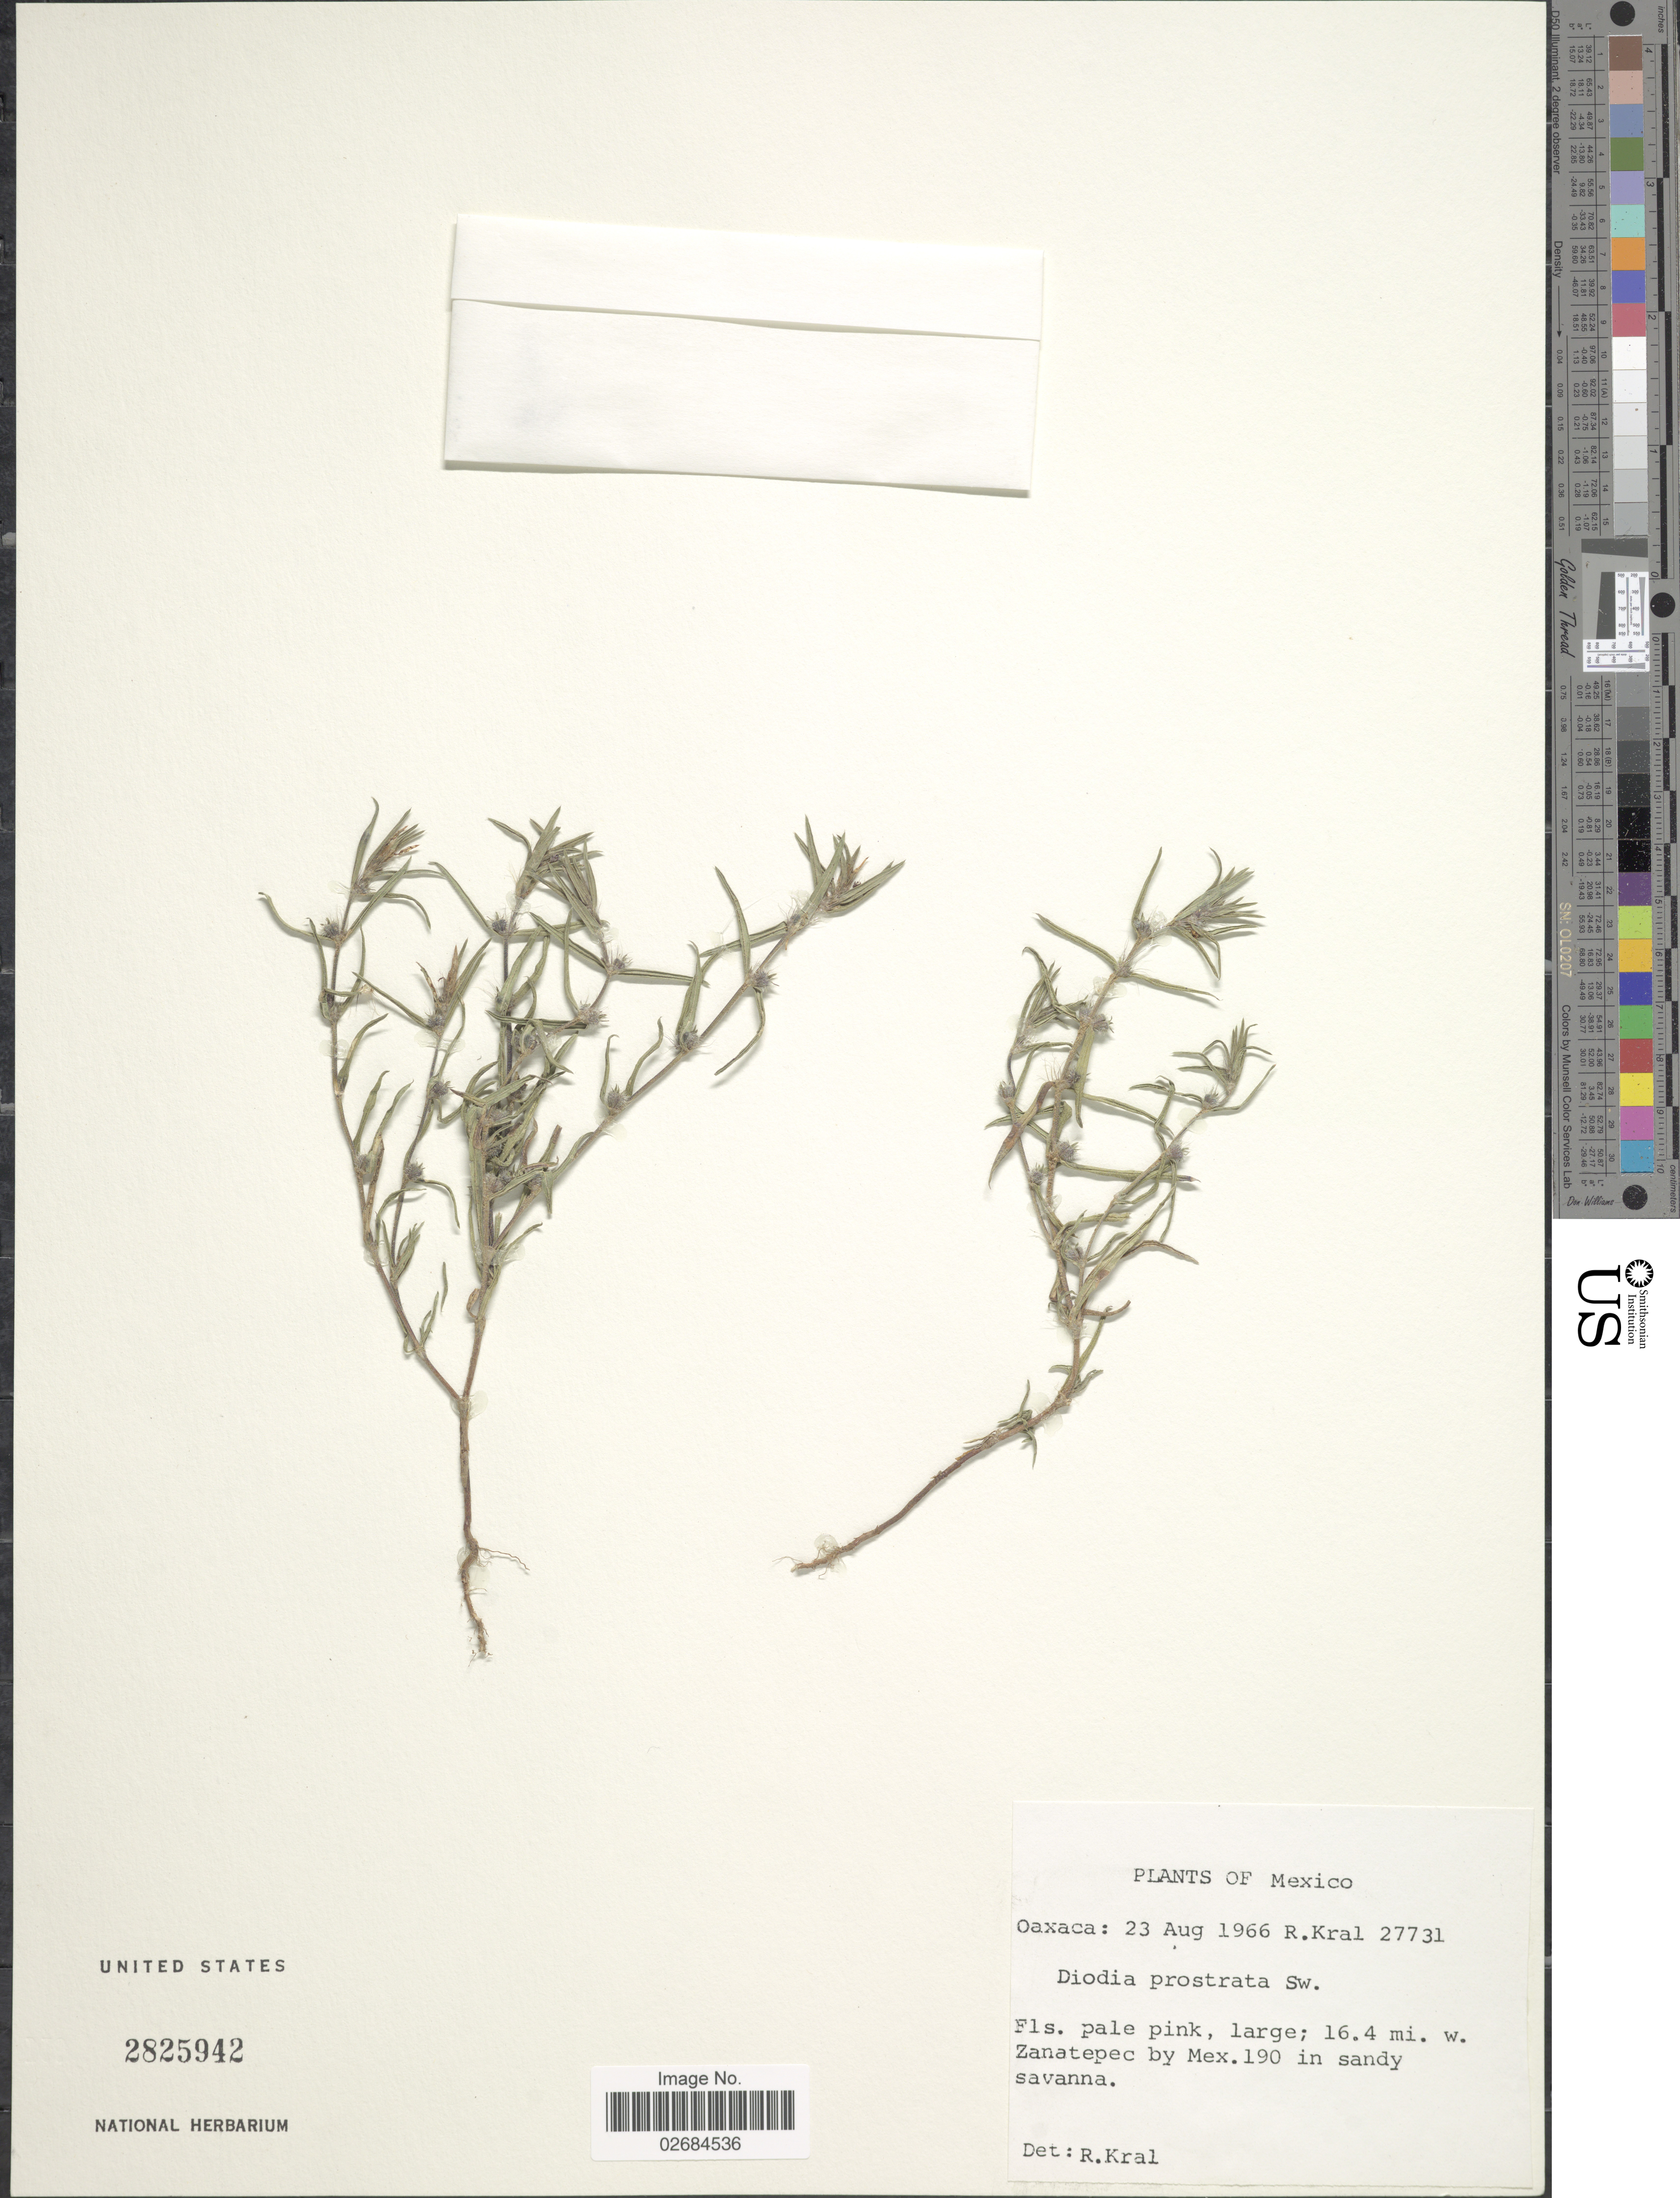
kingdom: Plantae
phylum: Tracheophyta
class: Magnoliopsida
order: Gentianales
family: Rubiaceae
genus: Diodia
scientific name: Diodia teres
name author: Walter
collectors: R. Kral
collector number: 27731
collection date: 1966-08-23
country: Mexico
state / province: Oaxaca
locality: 16.4 mi. w. Zanatepec by Mex. 190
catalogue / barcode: US 2825942